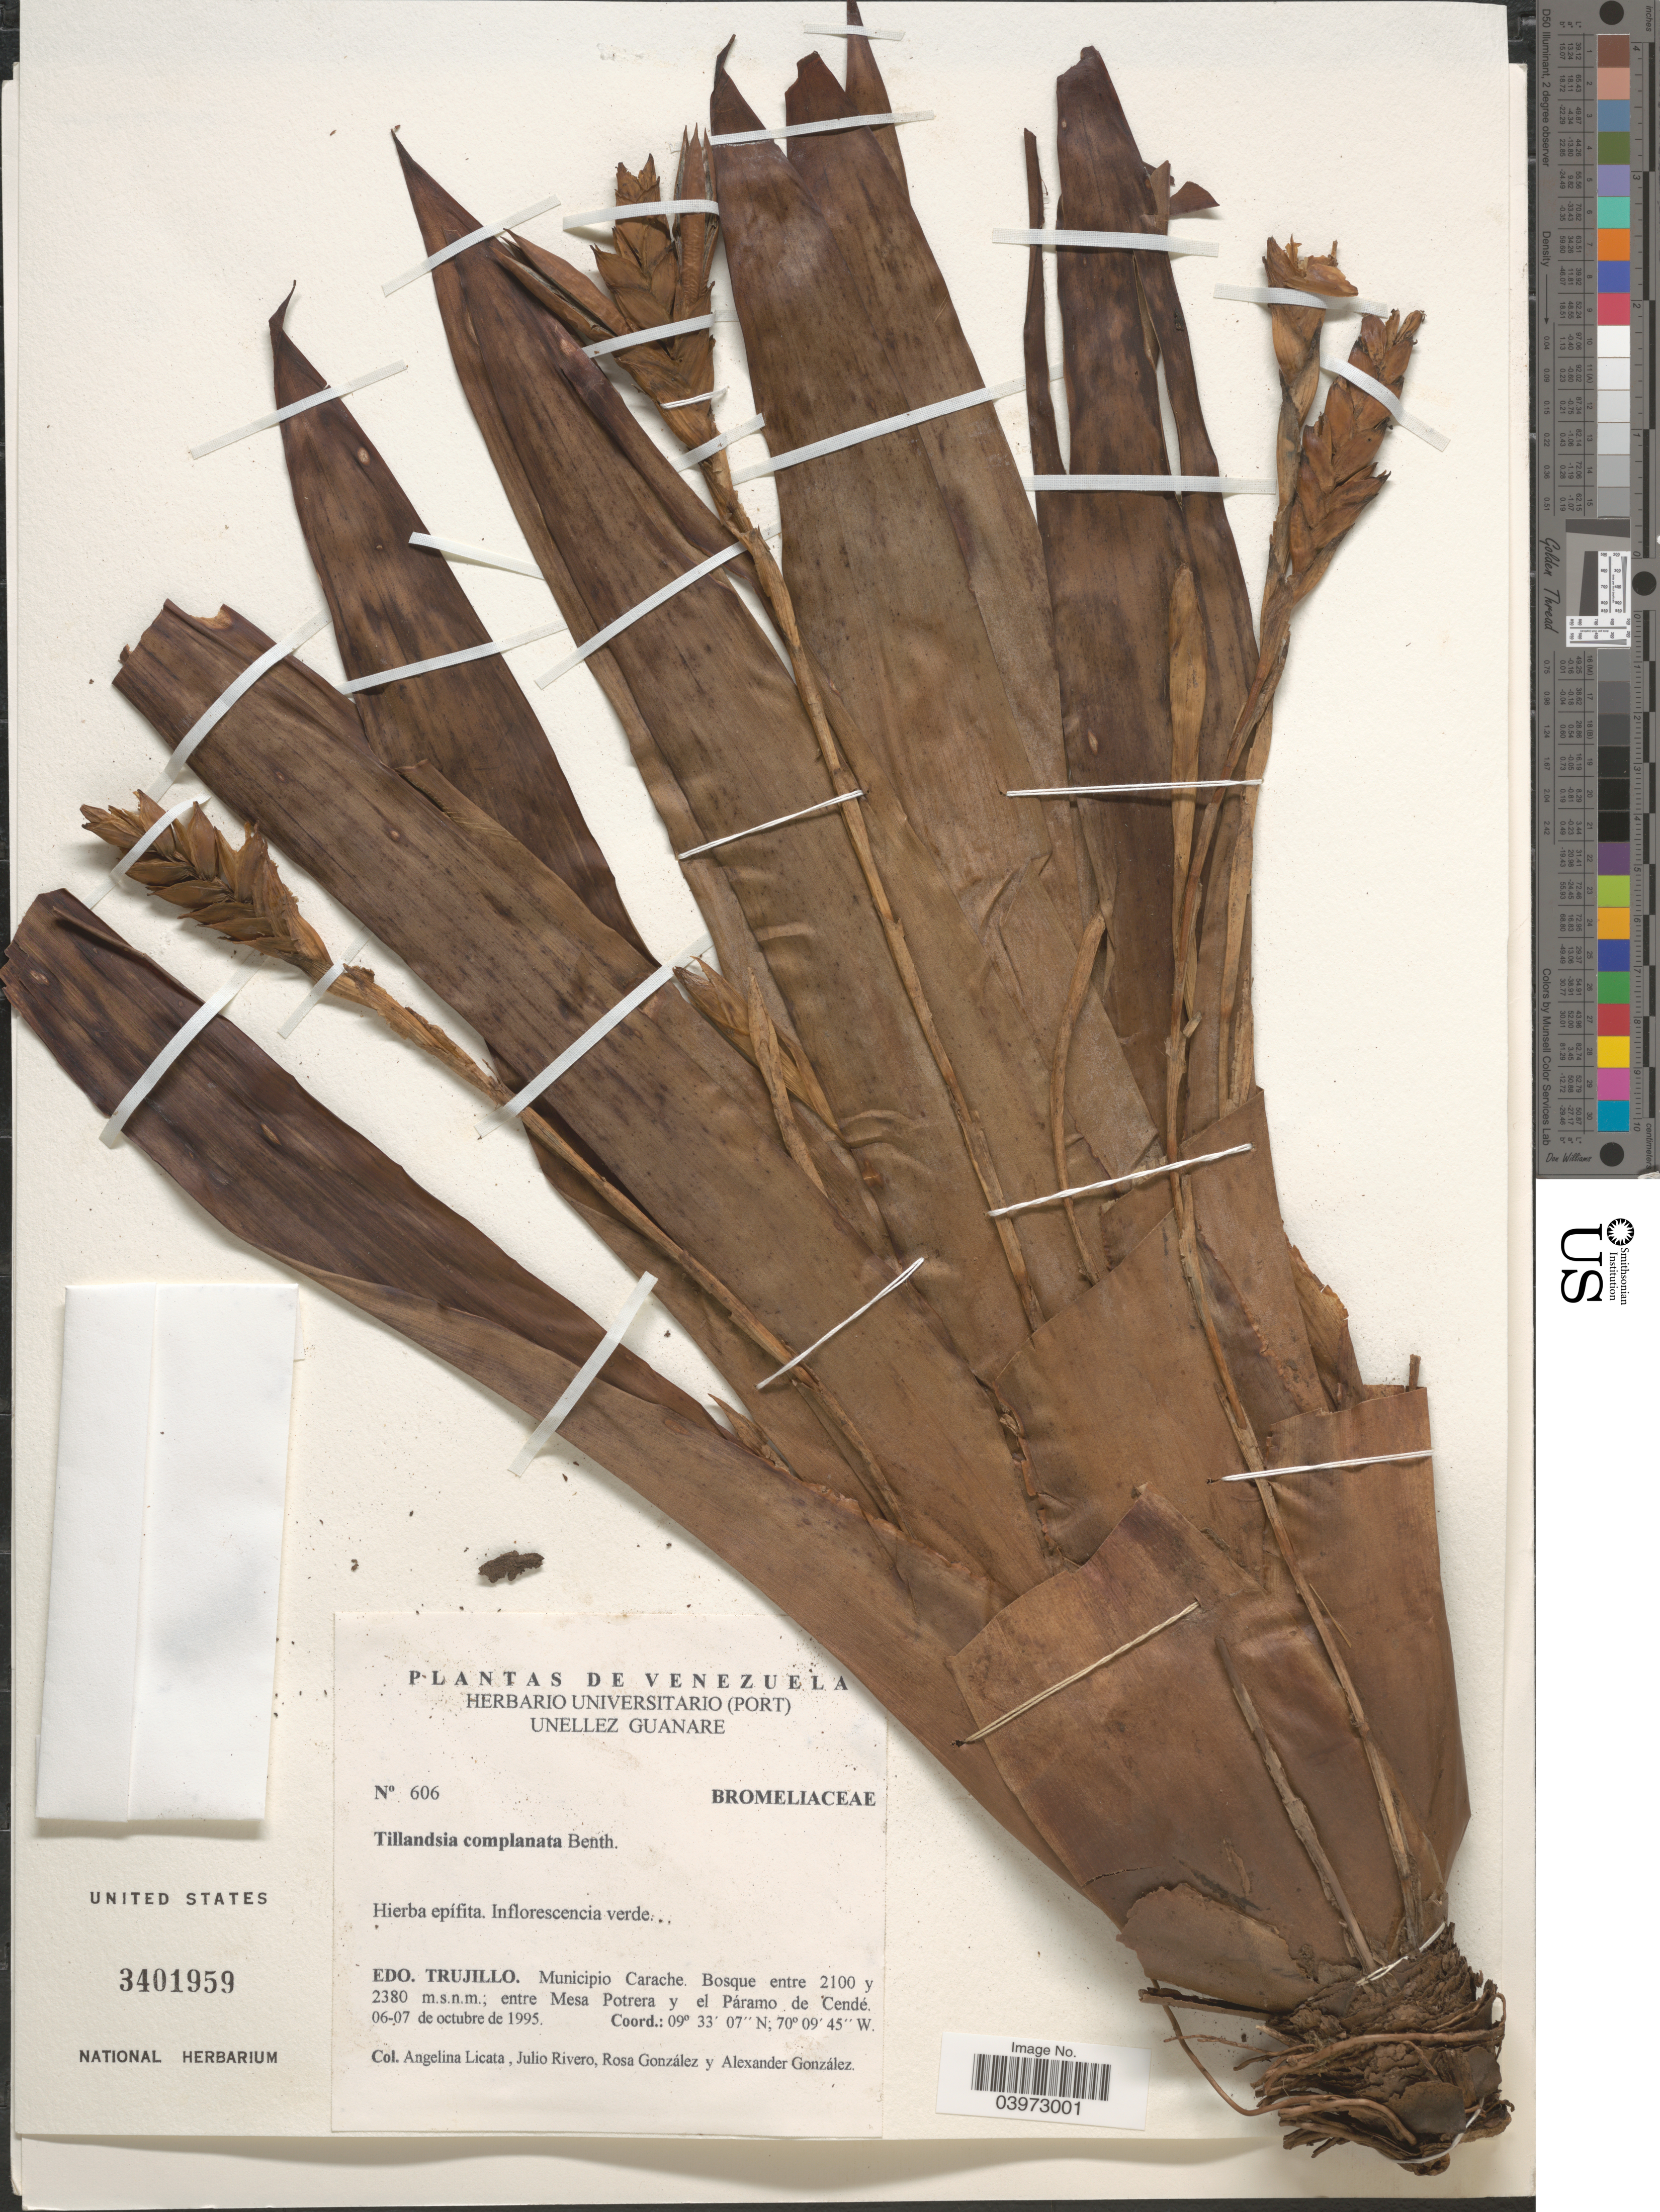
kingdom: Plantae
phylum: Tracheophyta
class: Liliopsida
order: Poales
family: Bromeliaceae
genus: Tillandsia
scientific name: Tillandsia complanata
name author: Benth.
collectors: A. Licata, J. Rivero, R. González & A. C. González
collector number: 606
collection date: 1995-10-06/1995-10-07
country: Venezuela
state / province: Trujillo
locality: Municipio Carache. Entre Mesa Potrera y el Páramo de Cendé.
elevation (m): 2100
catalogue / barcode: US 3401959